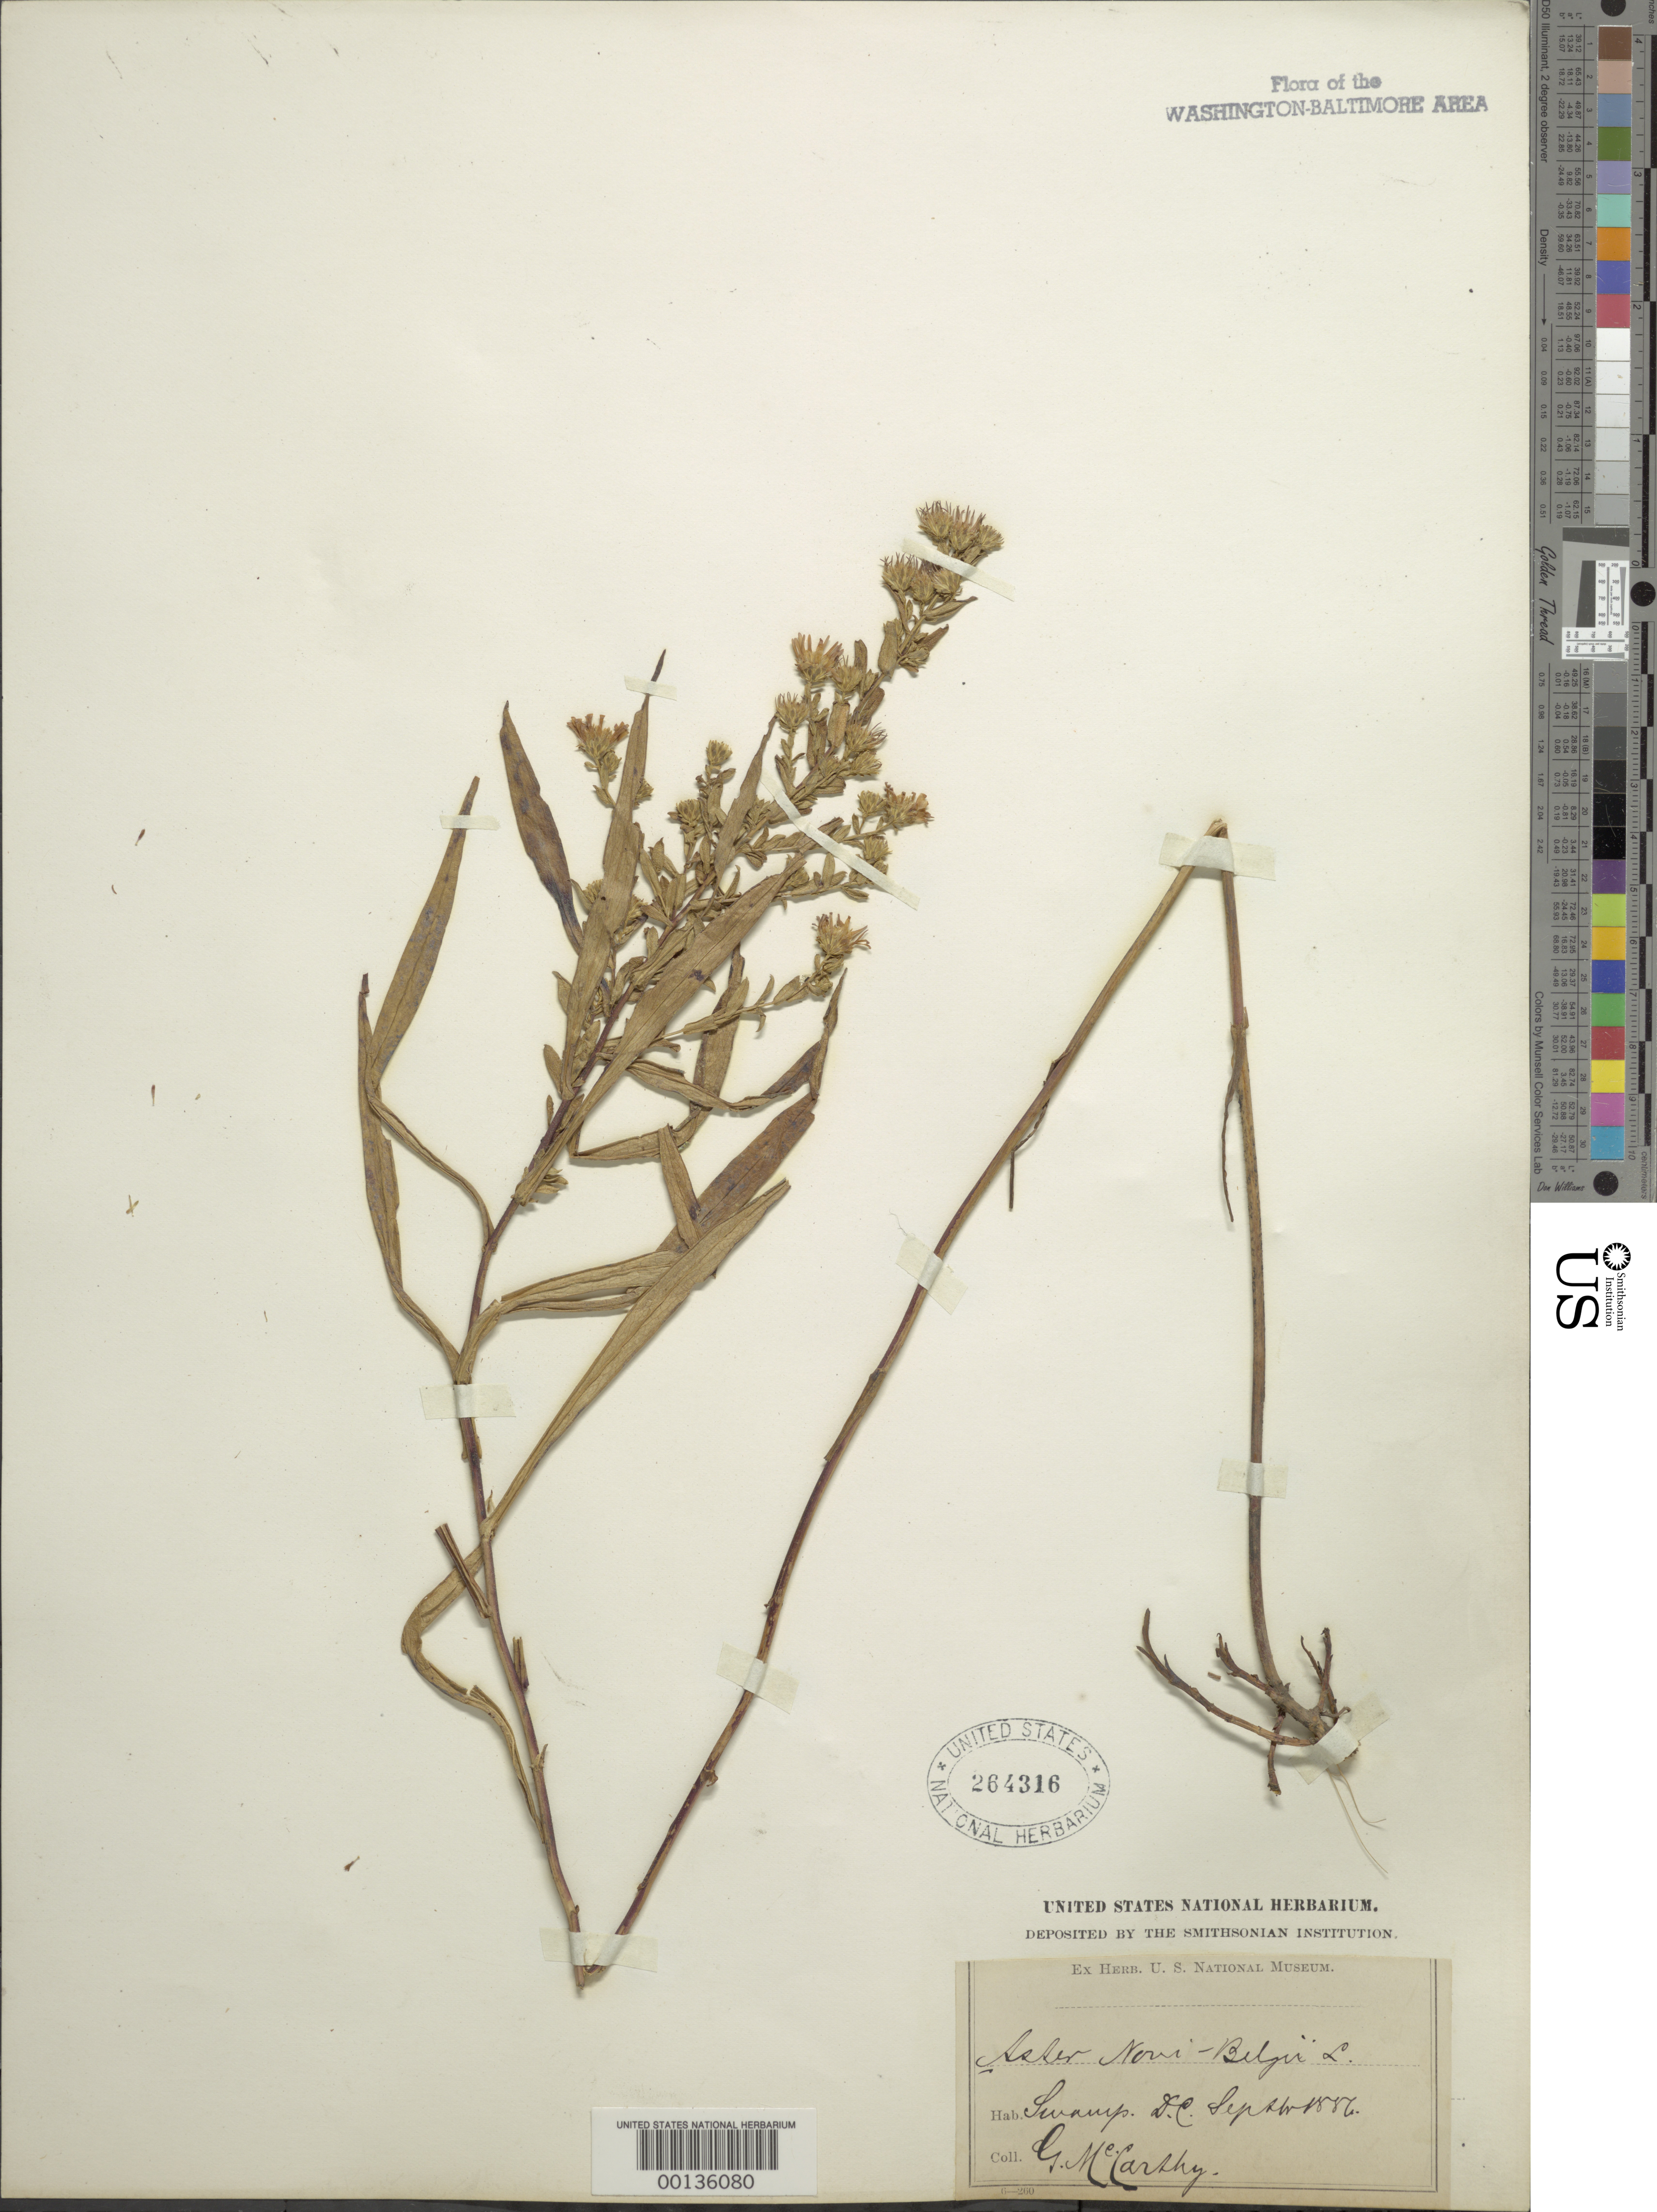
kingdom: Plantae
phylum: Tracheophyta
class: Magnoliopsida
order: Asterales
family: Asteraceae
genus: Symphyotrichum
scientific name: Symphyotrichum novi-belgii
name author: (L.) G.L. Nesom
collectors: G. McCarthy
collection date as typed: Sep 1886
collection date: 1886-09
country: United States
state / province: District of Columbia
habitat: Swamp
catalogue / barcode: US 264316